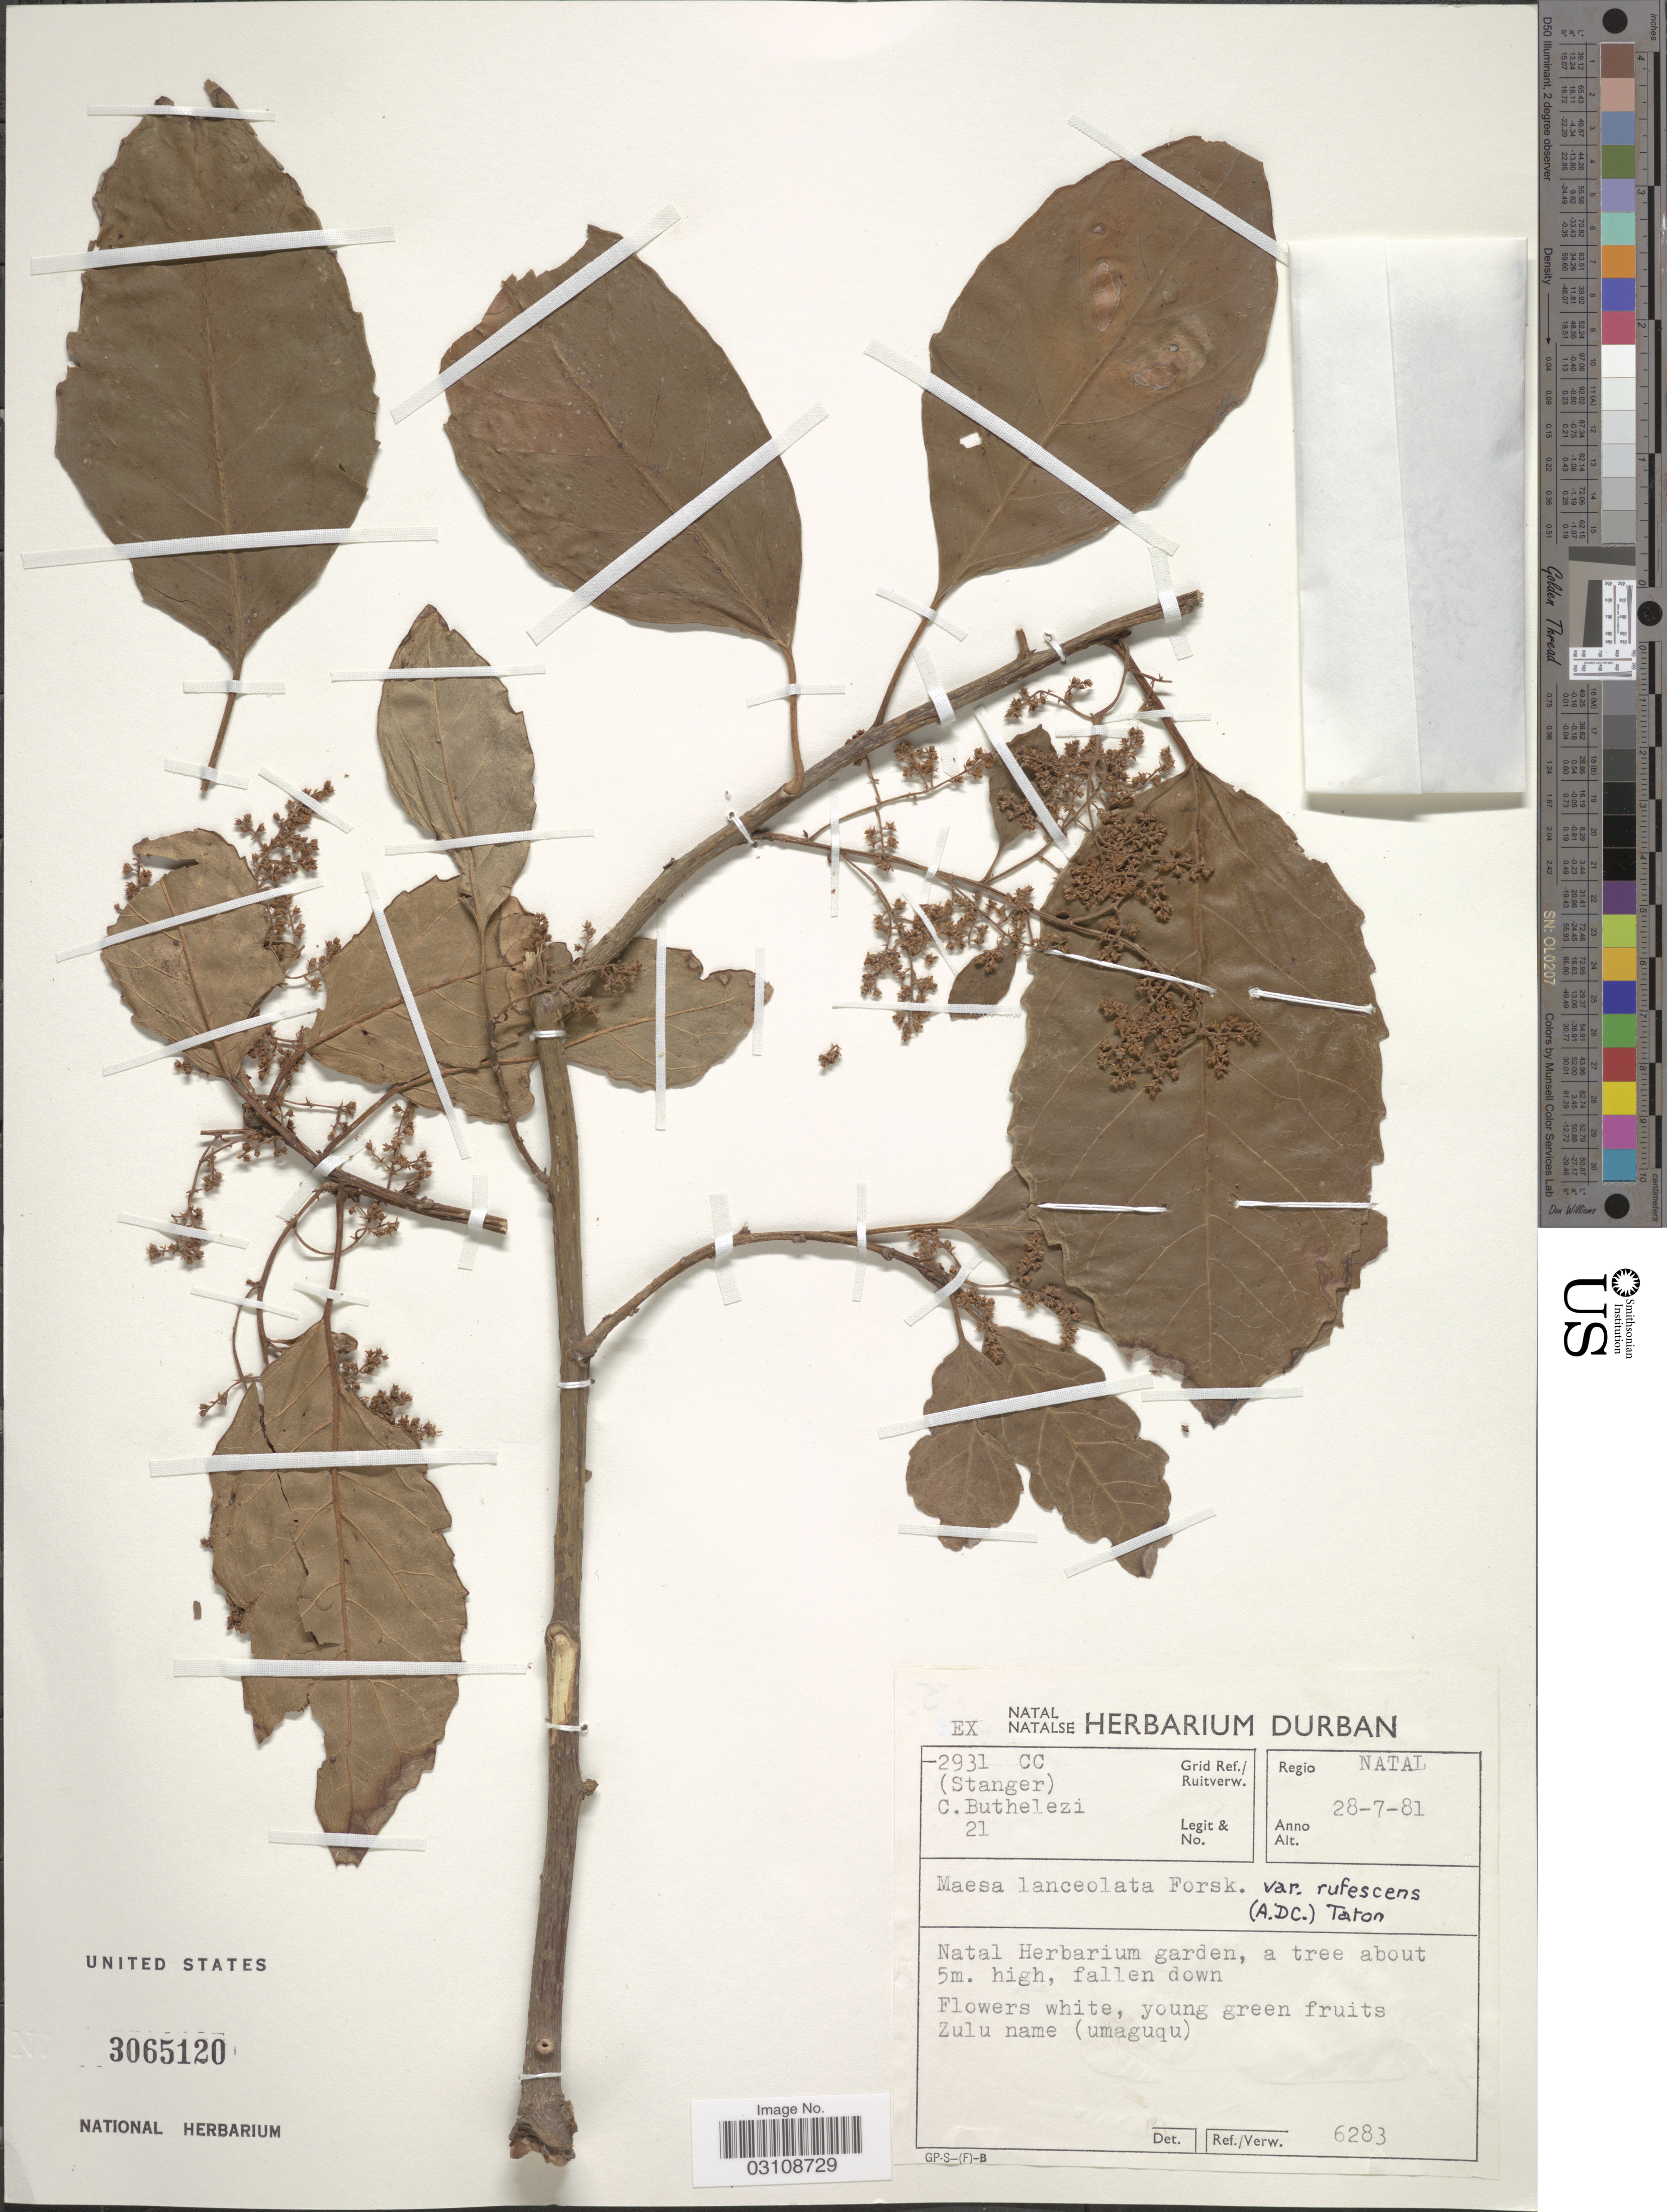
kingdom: Plantae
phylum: Tracheophyta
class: Magnoliopsida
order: Ericales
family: Primulaceae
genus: Maesa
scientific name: Maesa lanceolata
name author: Forssk.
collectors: C. Buthelezi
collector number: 21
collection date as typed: Transcribed d/m/y: 28/7/81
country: South Africa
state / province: KwaZulu-Natal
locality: Grid Ref./Ruitverw. 2931 CC (Stranger), Regio Natal, Natal Herbarium garden.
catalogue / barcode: US 3065120